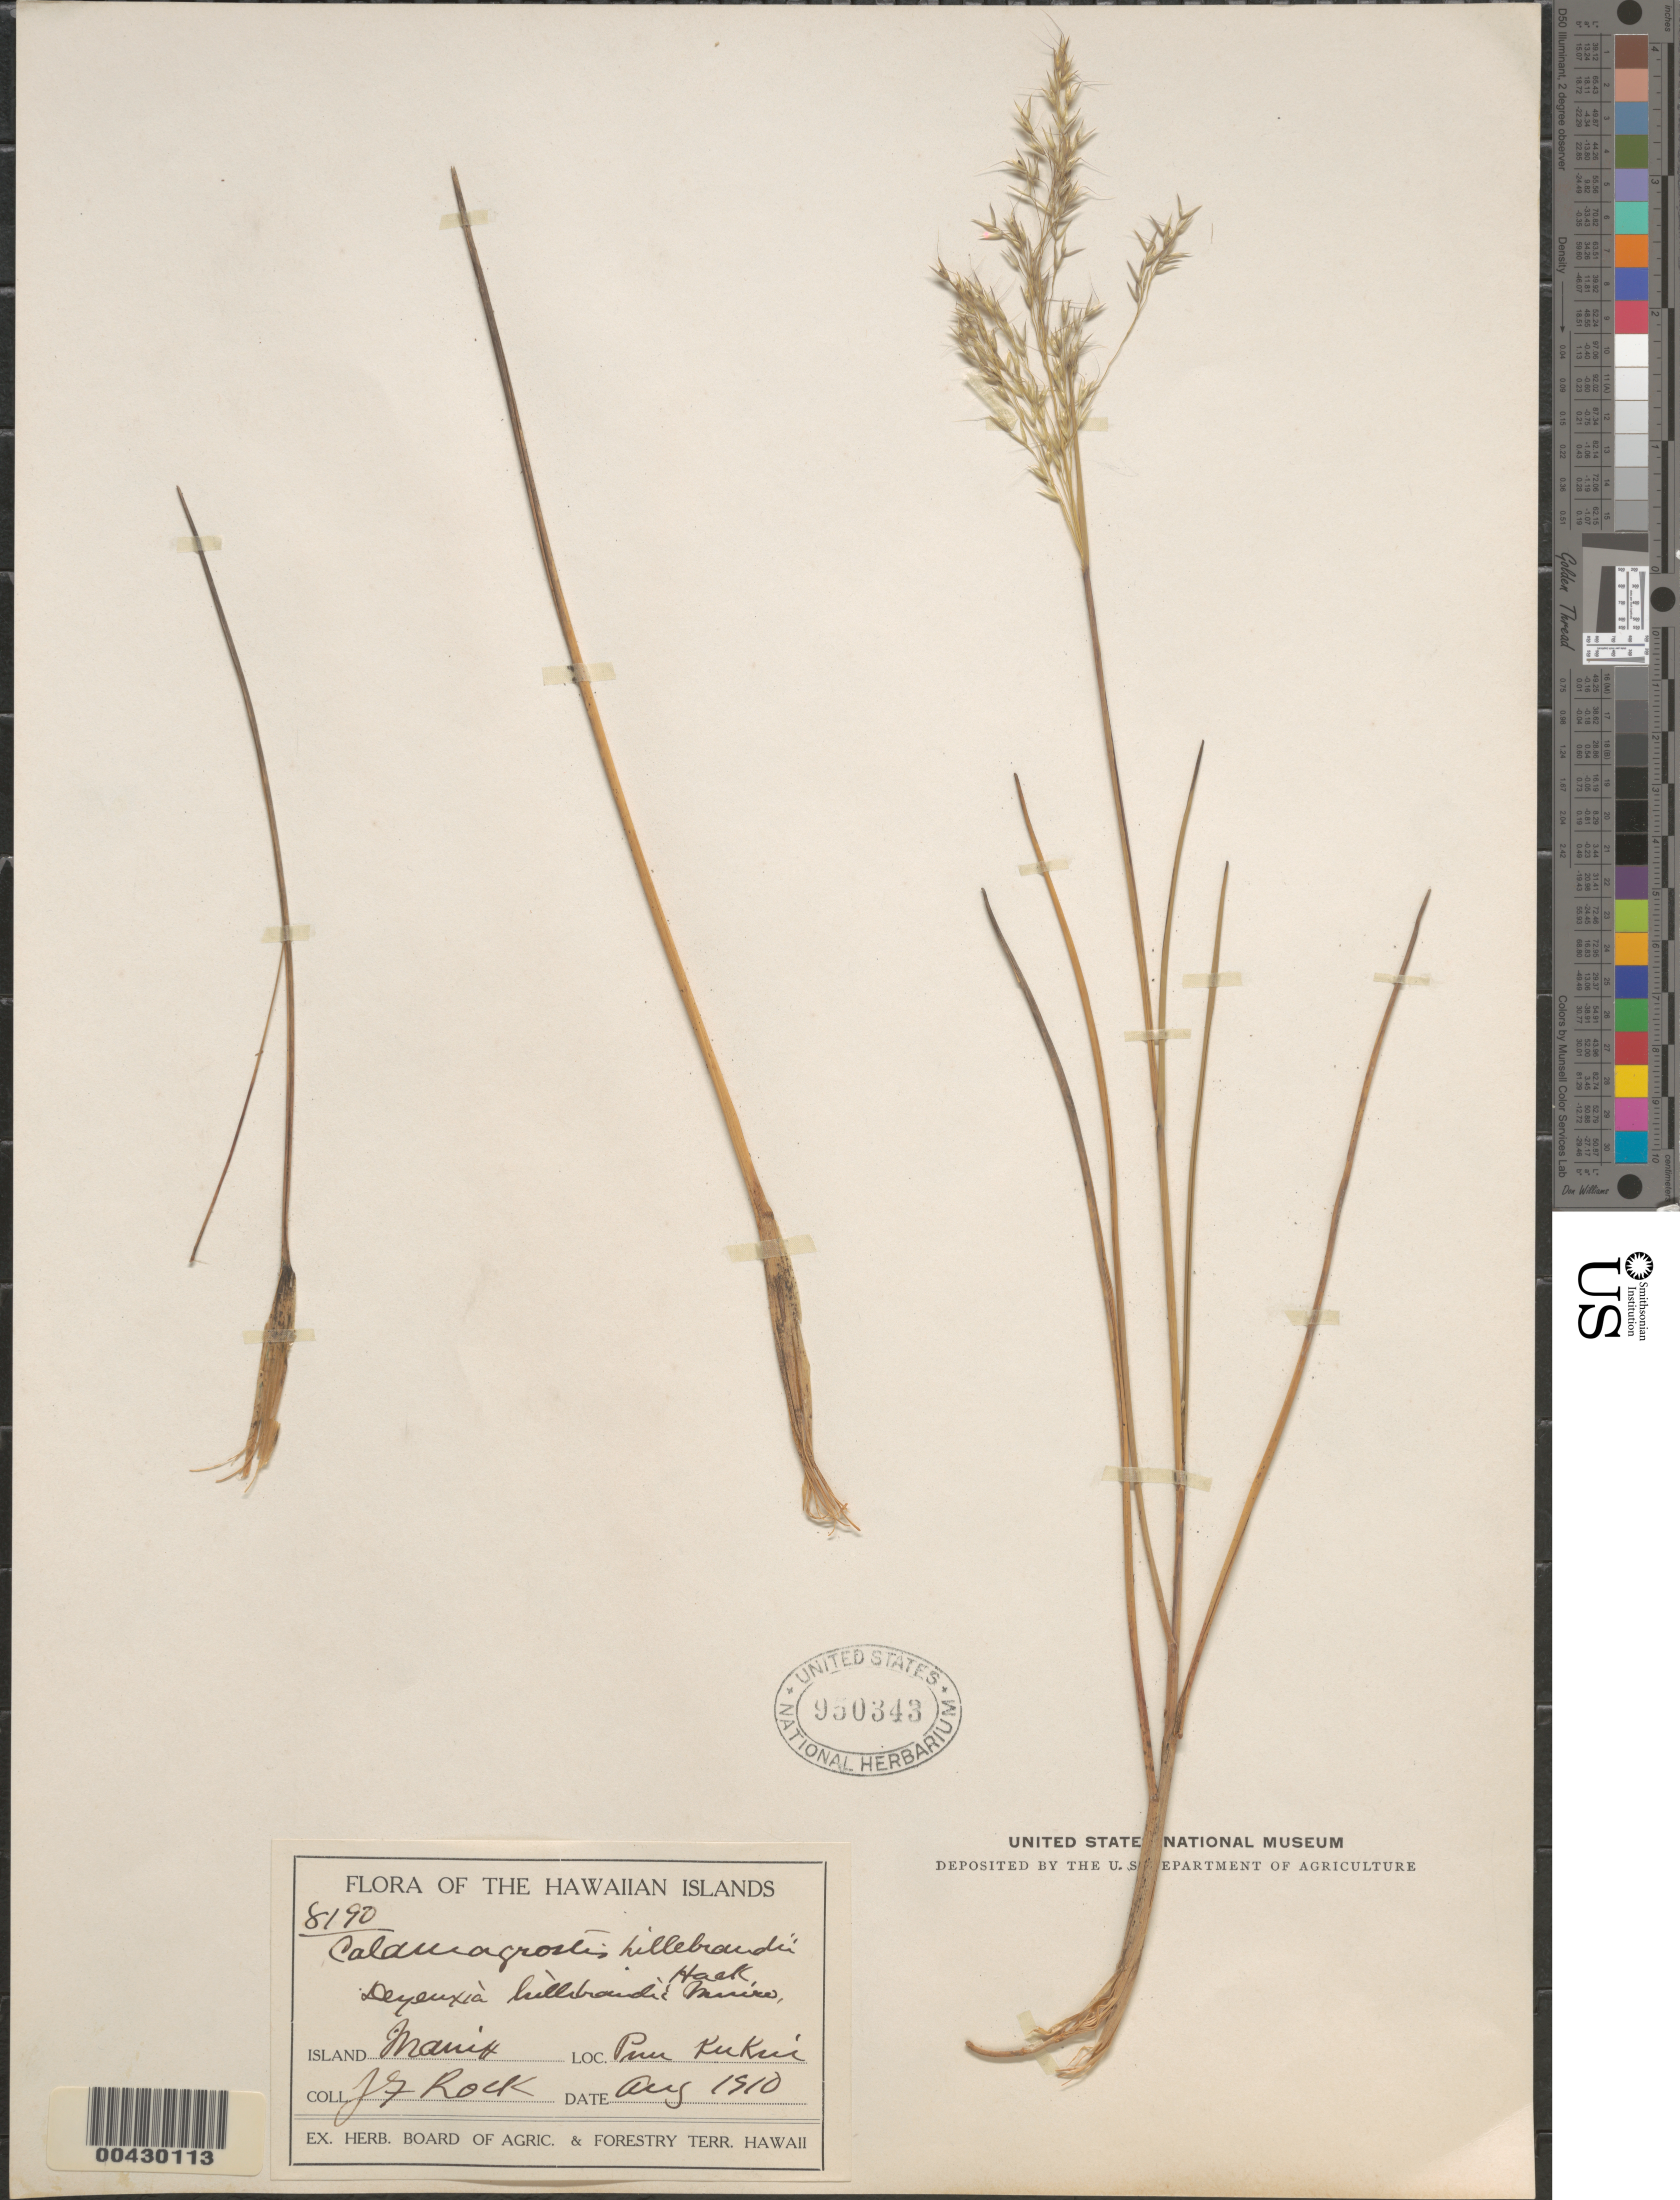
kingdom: Plantae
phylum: Tracheophyta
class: Liliopsida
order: Poales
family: Poaceae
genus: Calamagrostis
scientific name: Calamagrostis hillebrandii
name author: (Munro ex Hillebr.) Hitchc.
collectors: J. F. Rock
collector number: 8190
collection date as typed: Aug 1910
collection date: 1910-08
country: United States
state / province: Hawaii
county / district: Maui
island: Maui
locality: Puu Kukui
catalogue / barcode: US 950343